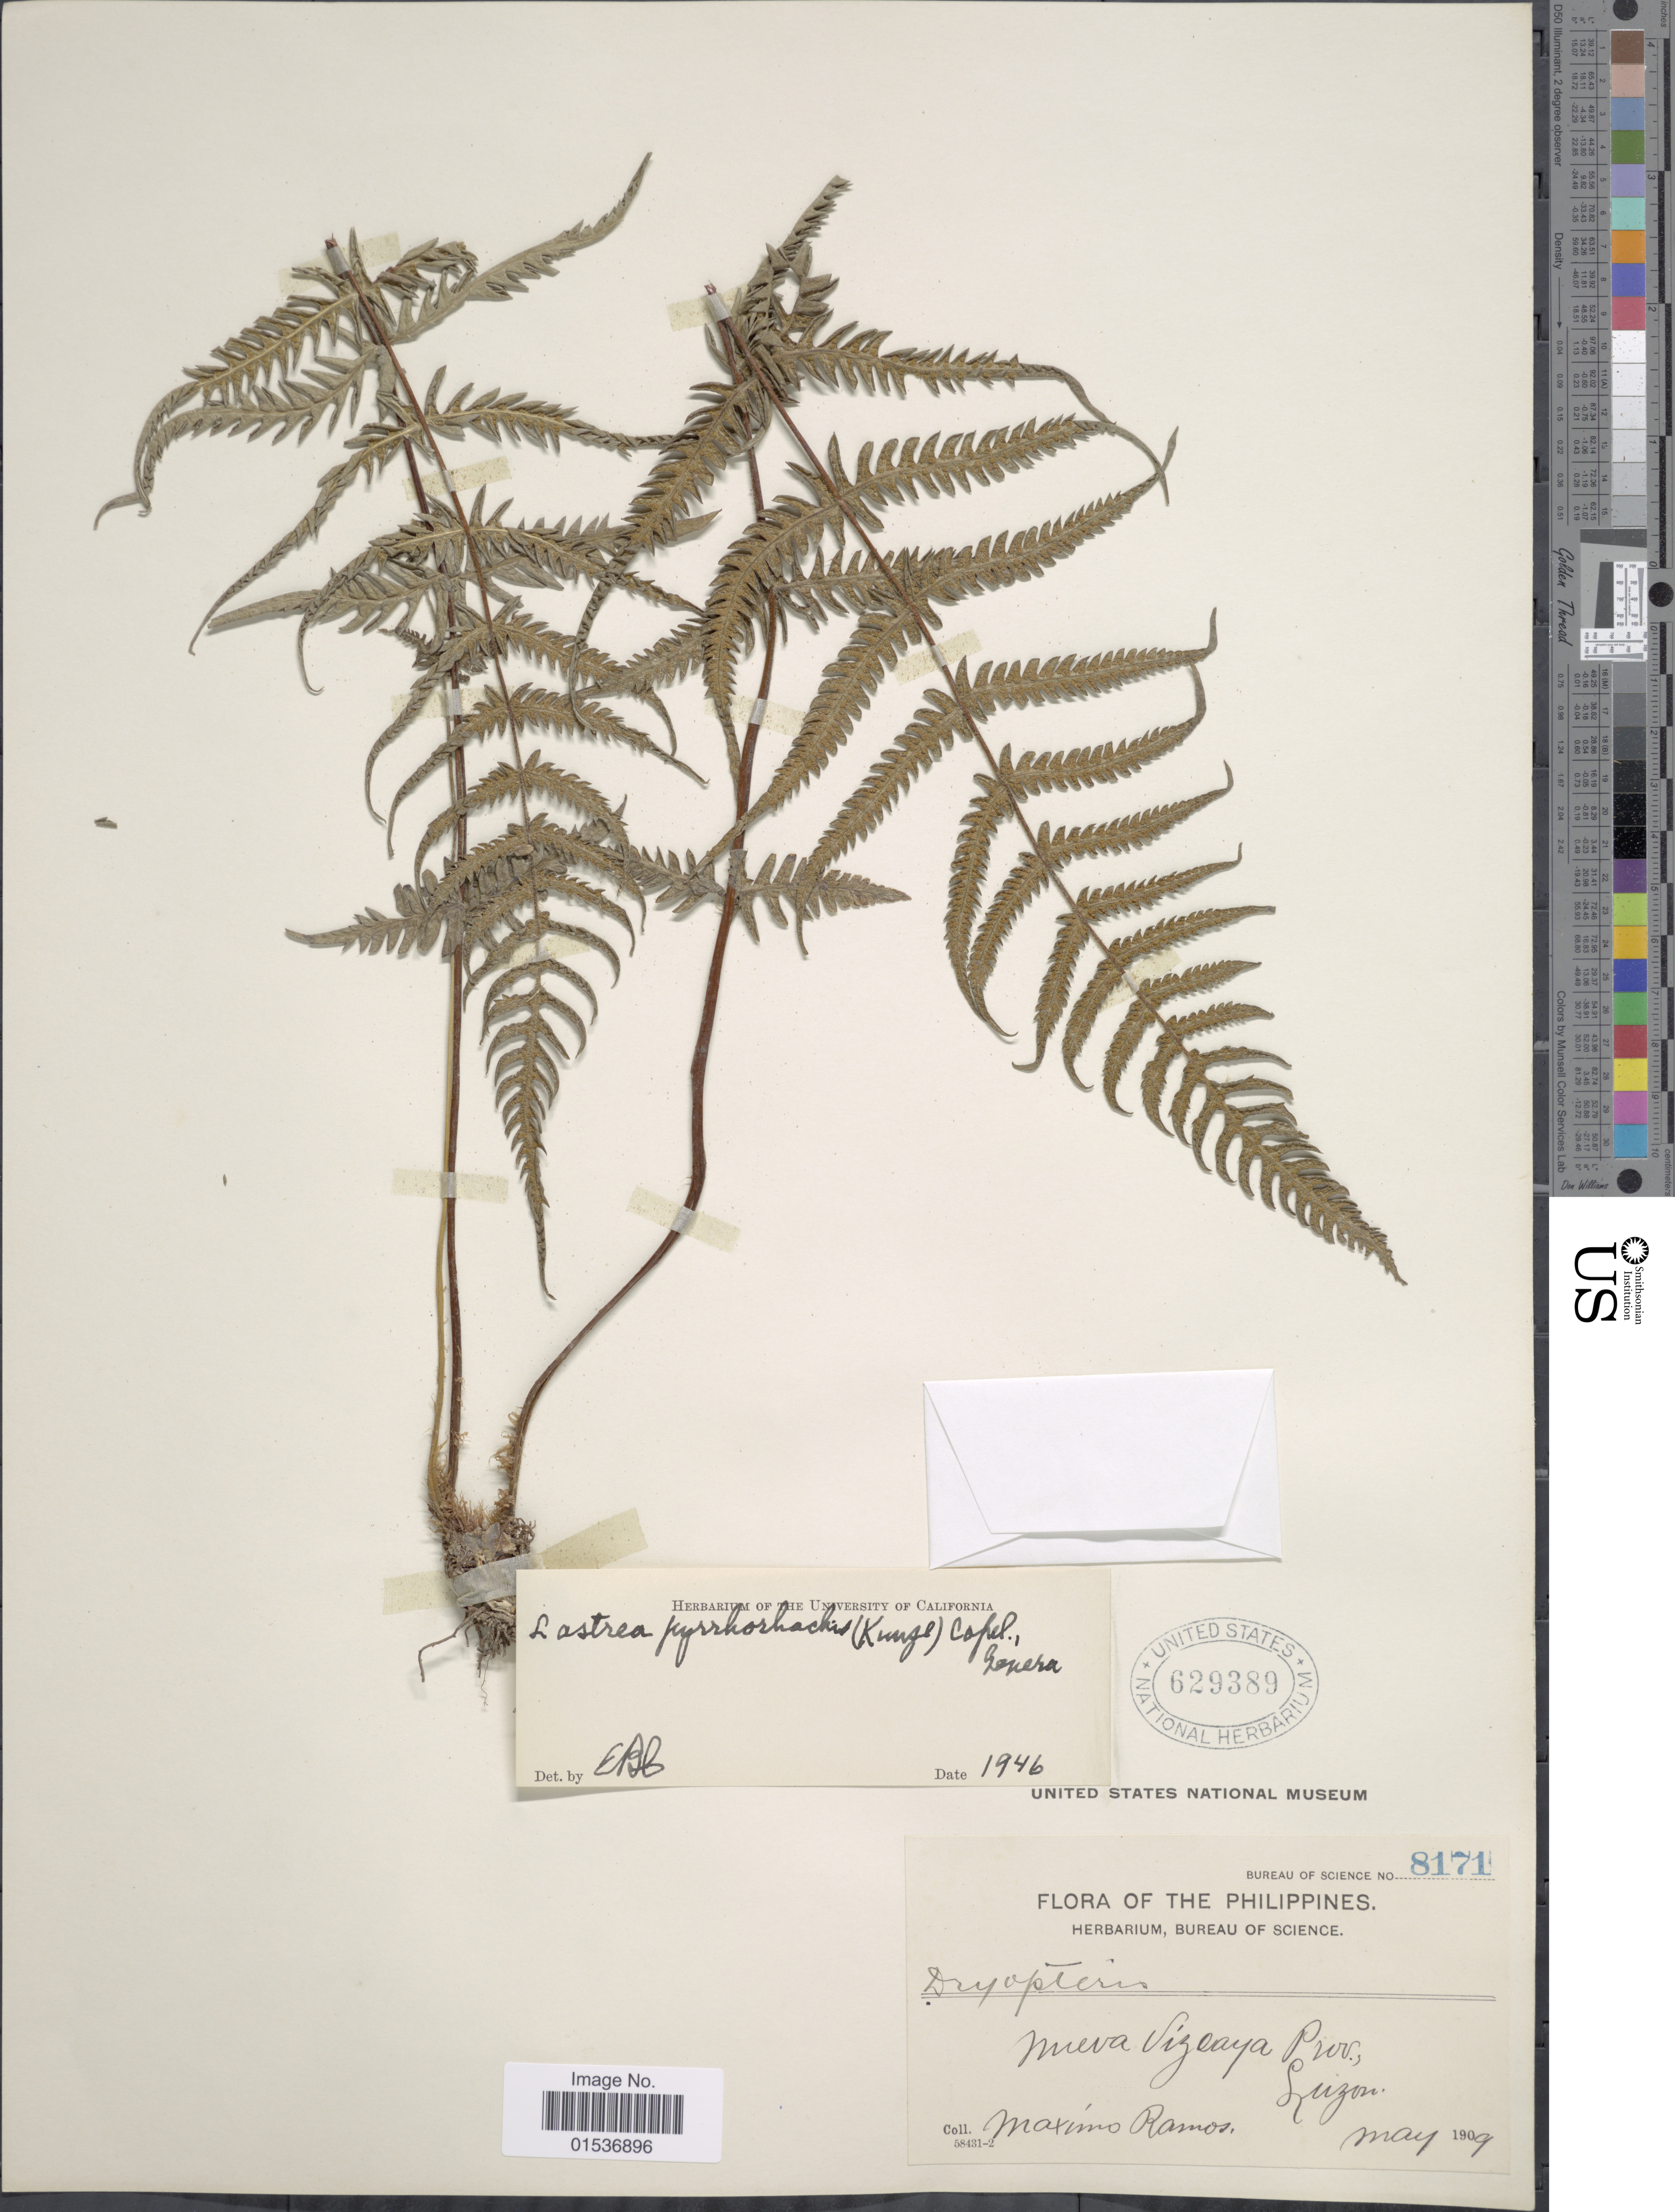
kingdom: Plantae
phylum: Tracheophyta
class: Polypodiopsida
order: Polypodiales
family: Thelypteridaceae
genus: Pseudophegopteris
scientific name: Pseudophegopteris pyrrhorachis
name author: (Kunze) Ching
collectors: M. Ramos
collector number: Bureau of Science 8171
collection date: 1909-05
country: Philippines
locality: Philippines, Neuva Sizeaya Prov. Luzon.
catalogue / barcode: US 629389